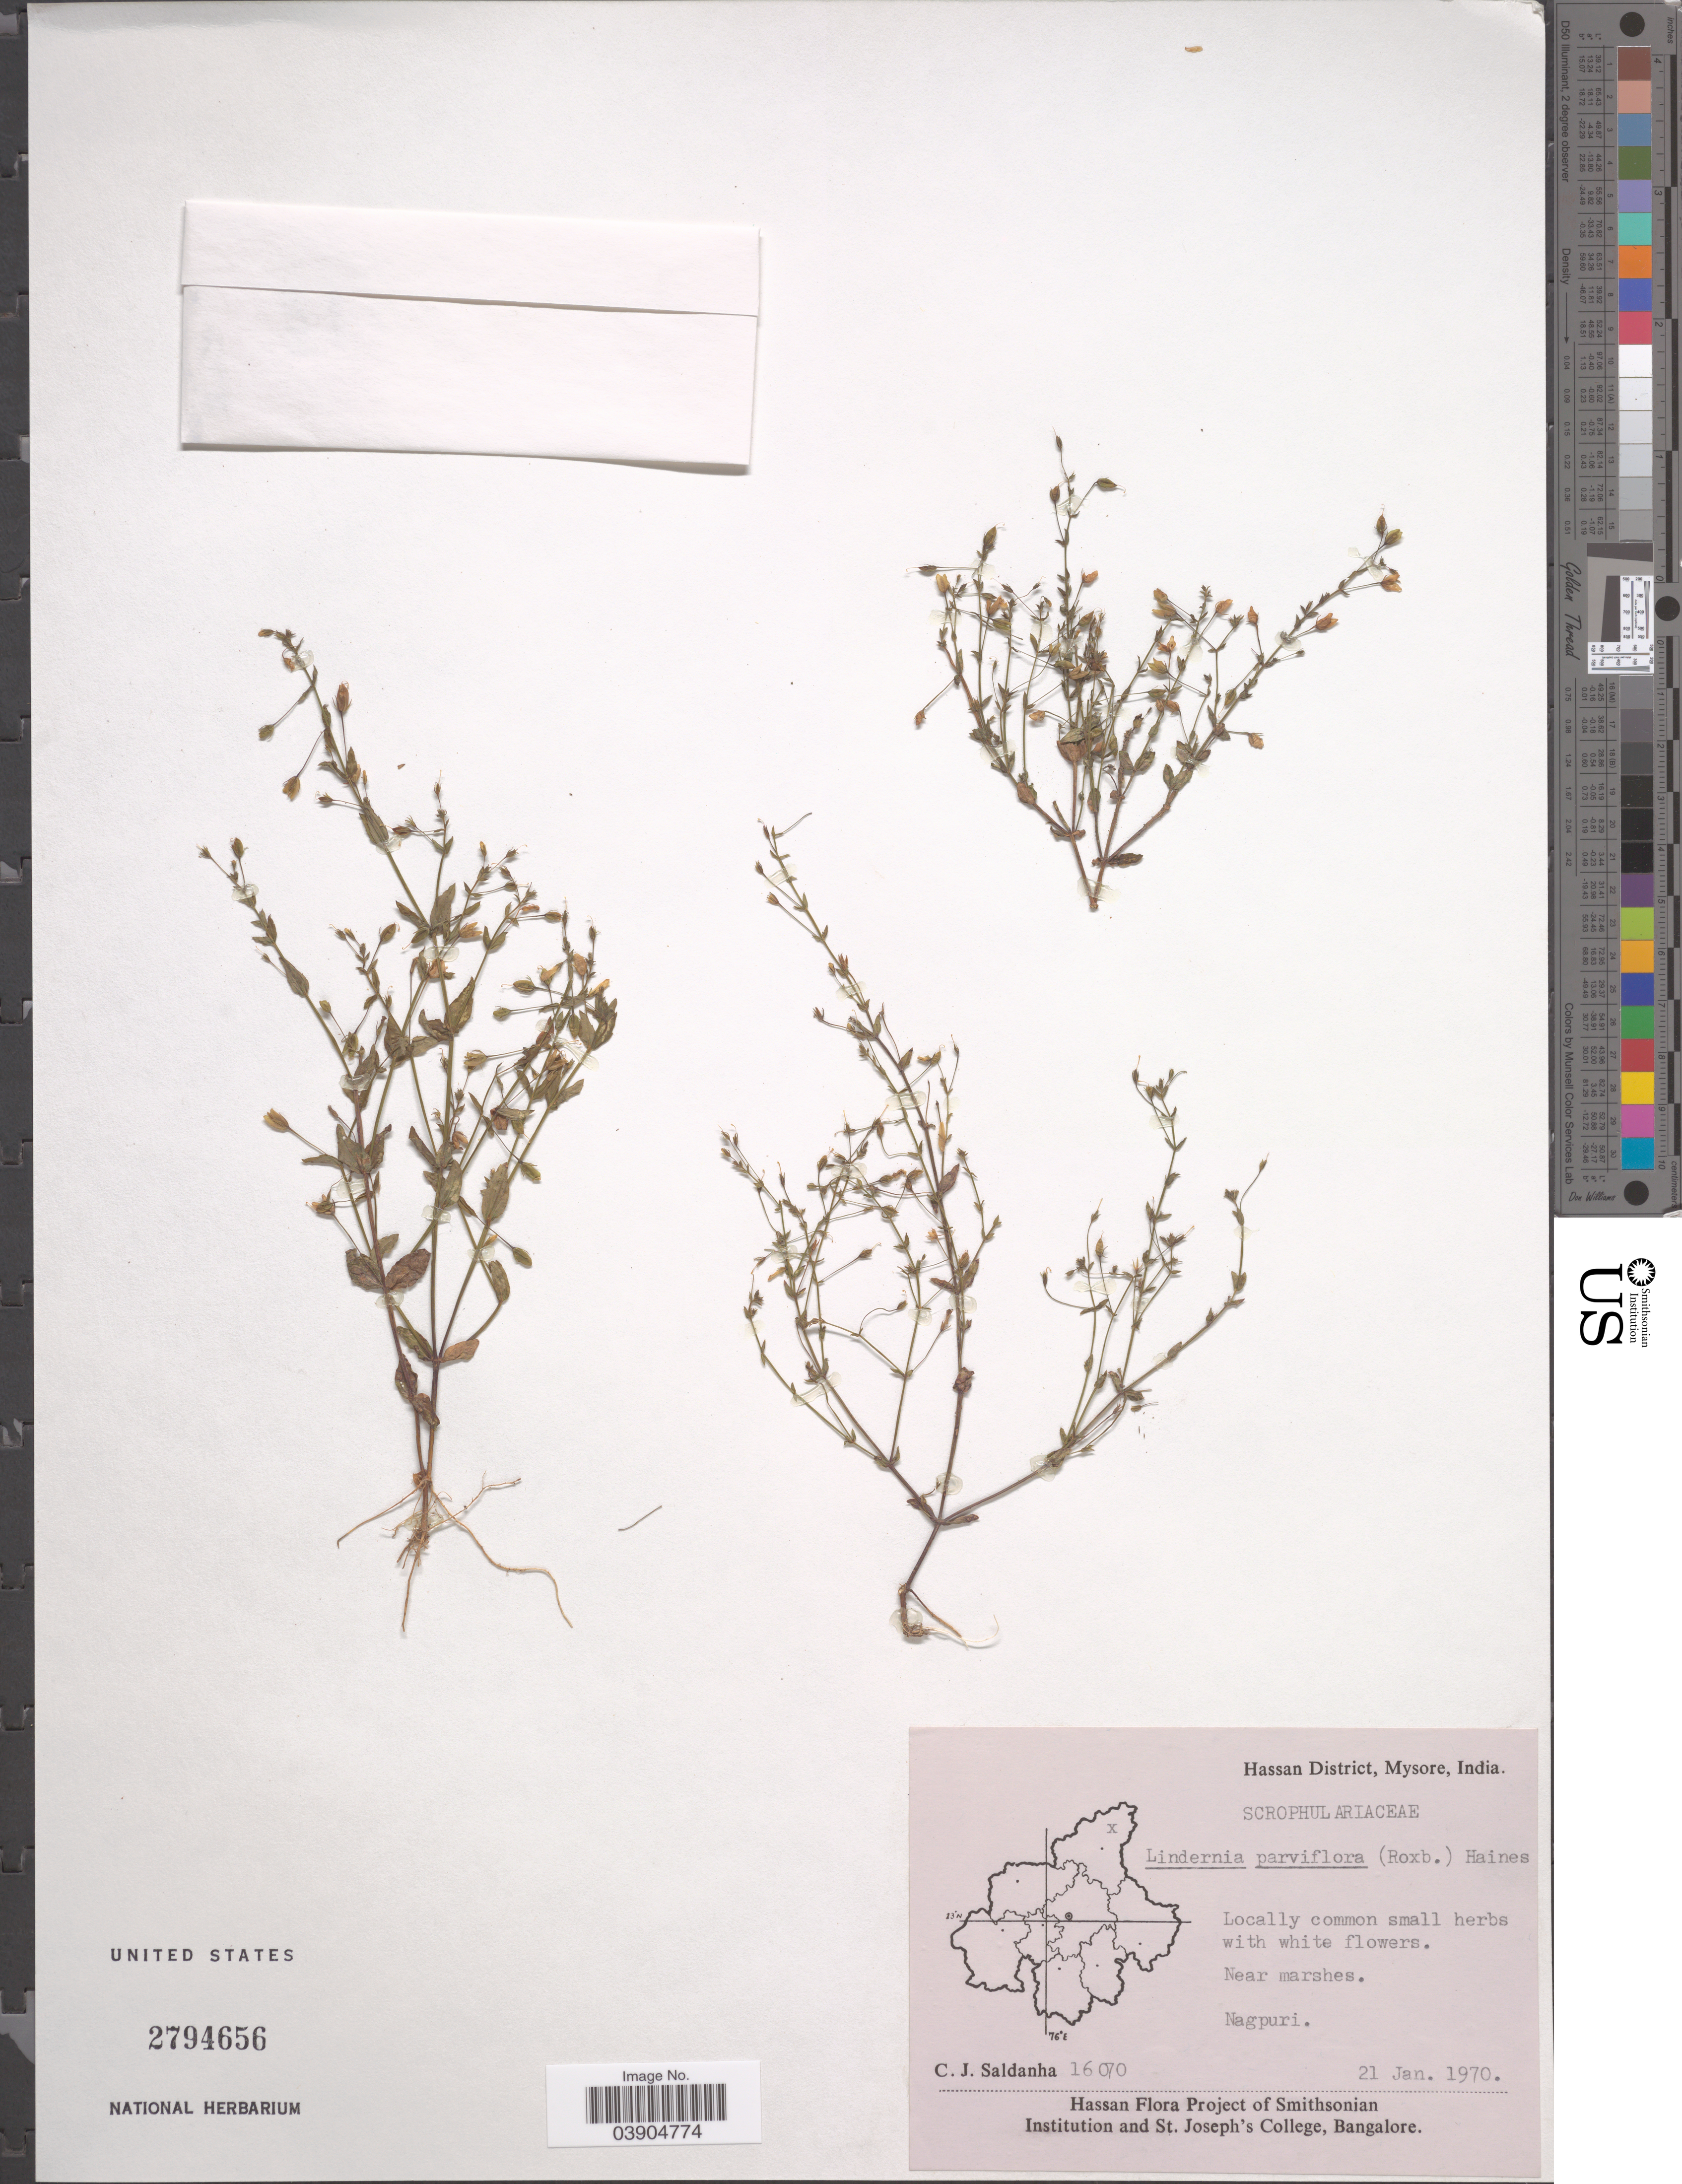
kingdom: Plantae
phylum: Tracheophyta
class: Magnoliopsida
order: Lamiales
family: Linderniaceae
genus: Lindernia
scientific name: Lindernia parviflora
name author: Haines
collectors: C. J. Saldanha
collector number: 16070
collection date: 1970-01-21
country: India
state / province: Karnataka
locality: Hassan District, Mysore. Nagpuri.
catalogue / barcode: US 2794656